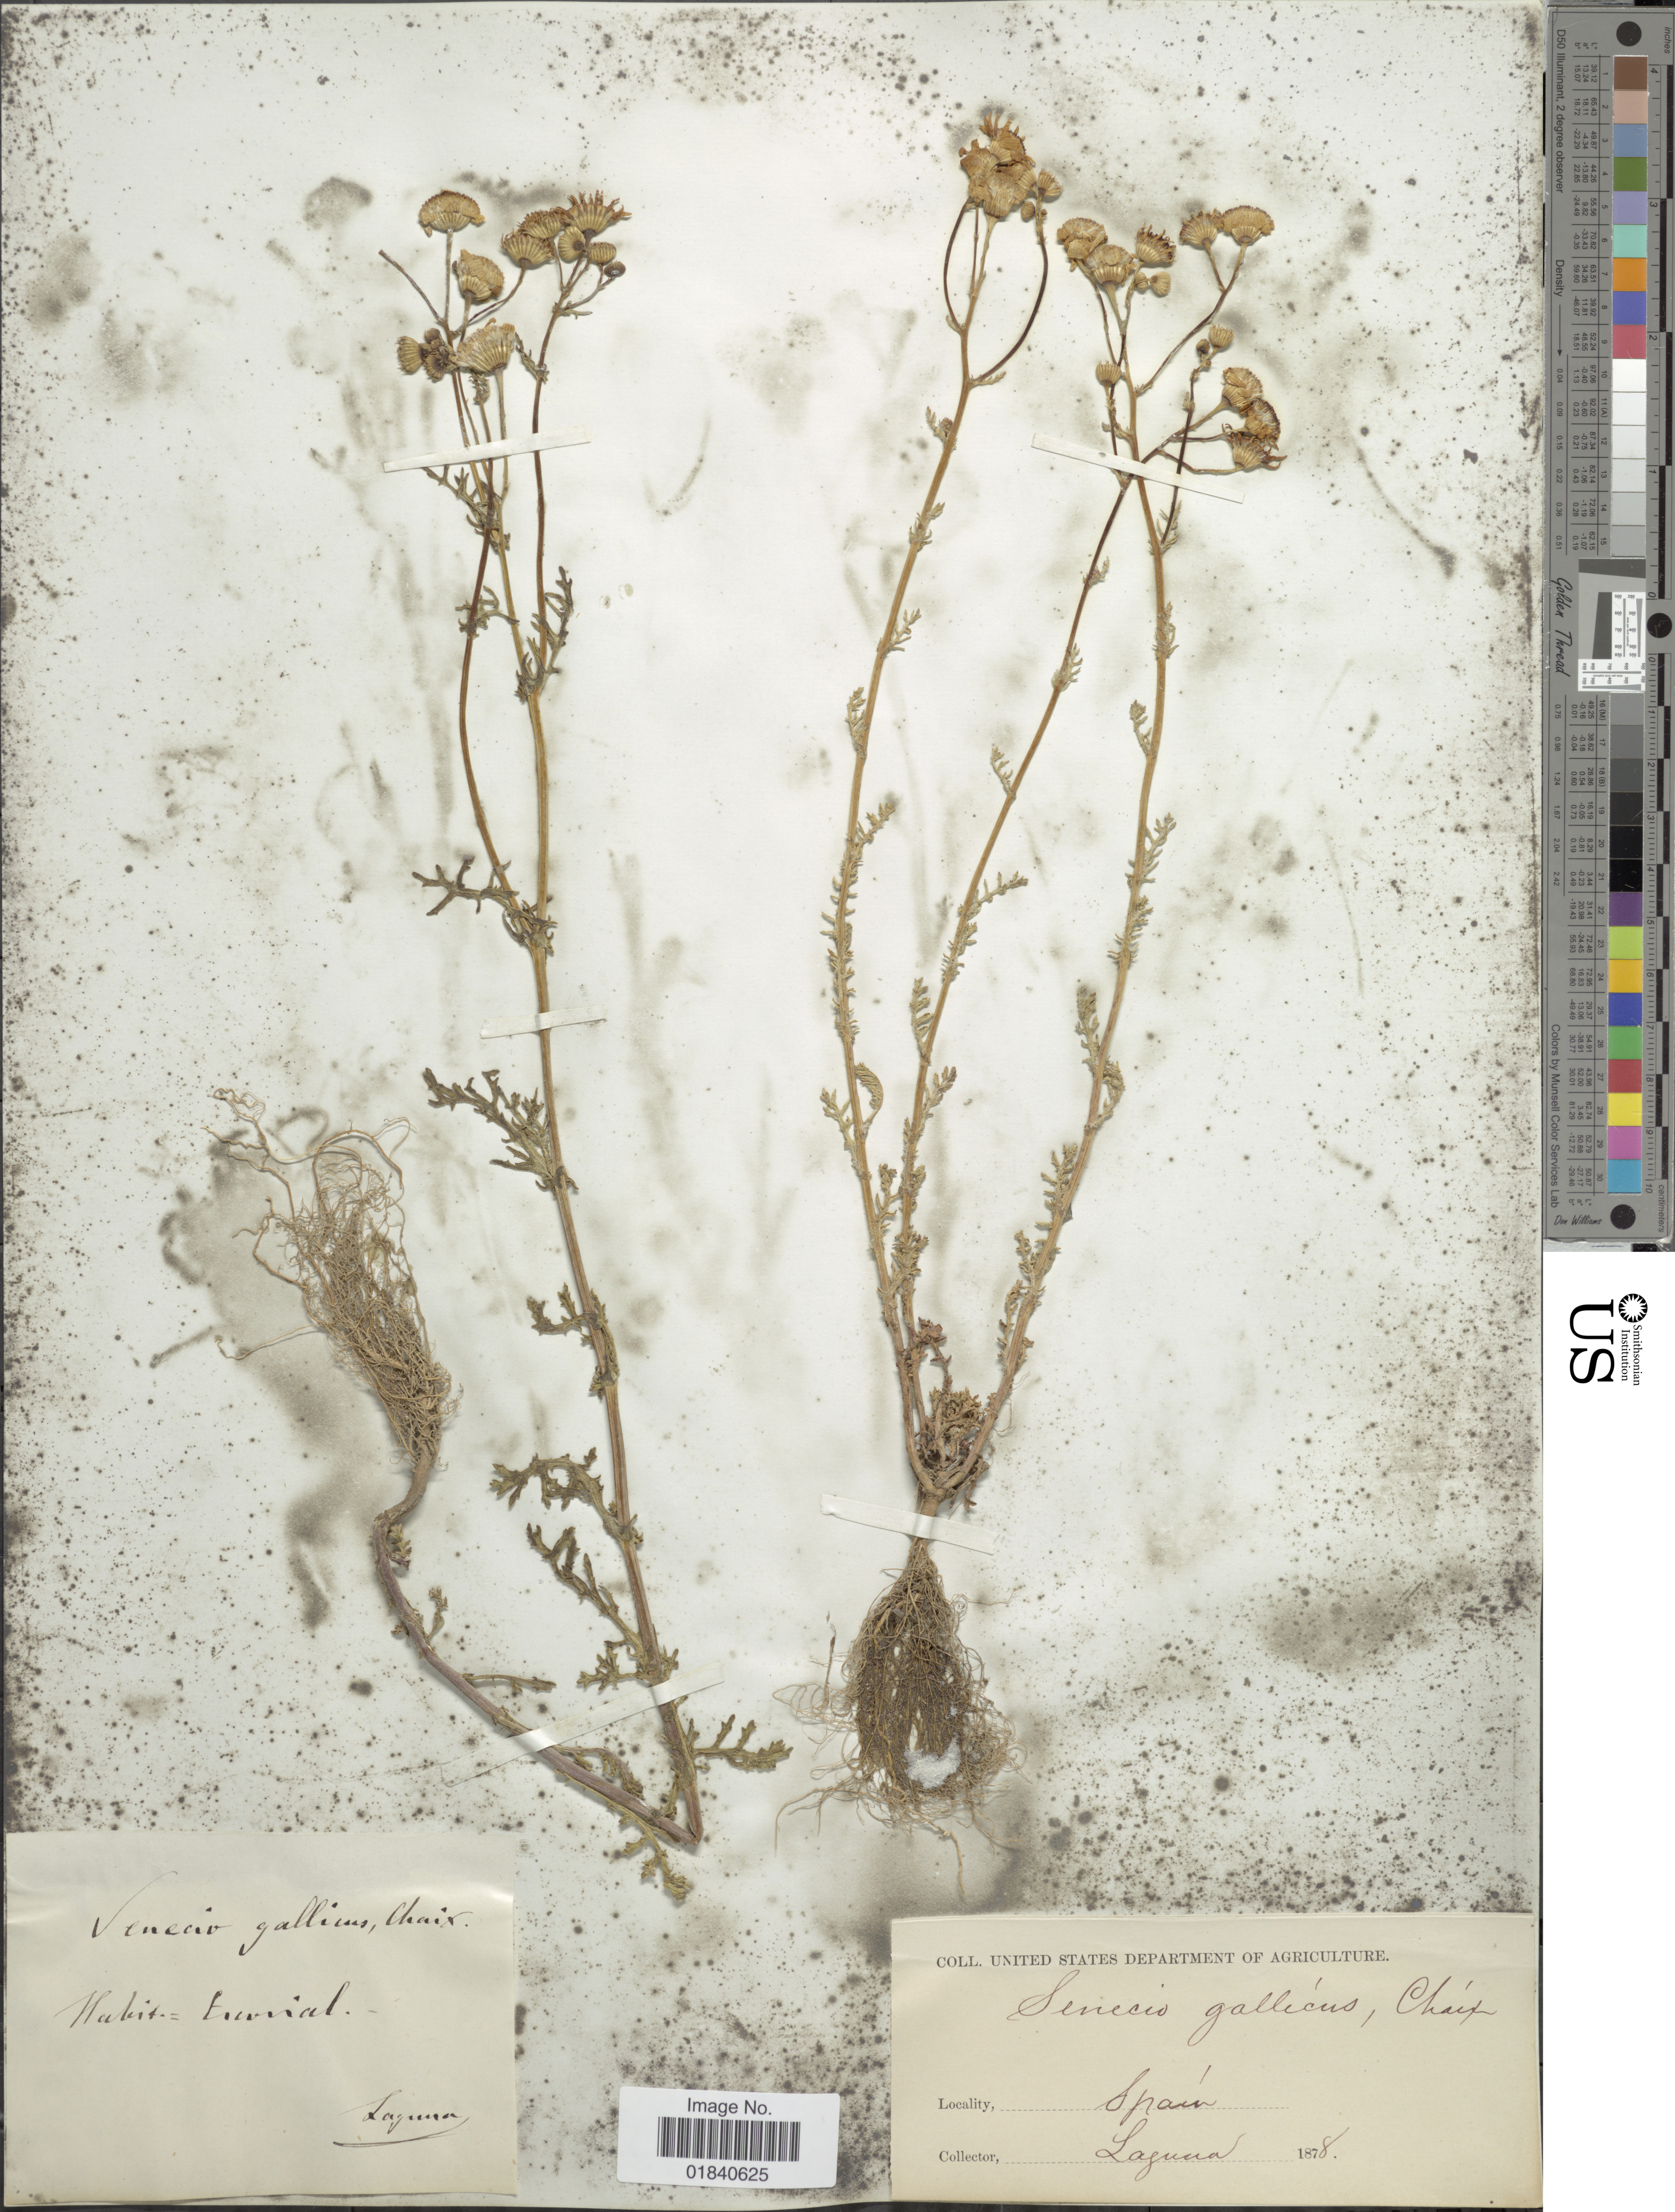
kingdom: Plantae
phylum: Tracheophyta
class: Magnoliopsida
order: Asterales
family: Asteraceae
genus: Senecio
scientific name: Senecio gallicus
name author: Vill. ex Chaix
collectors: -. Laguna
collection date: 1878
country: Spain